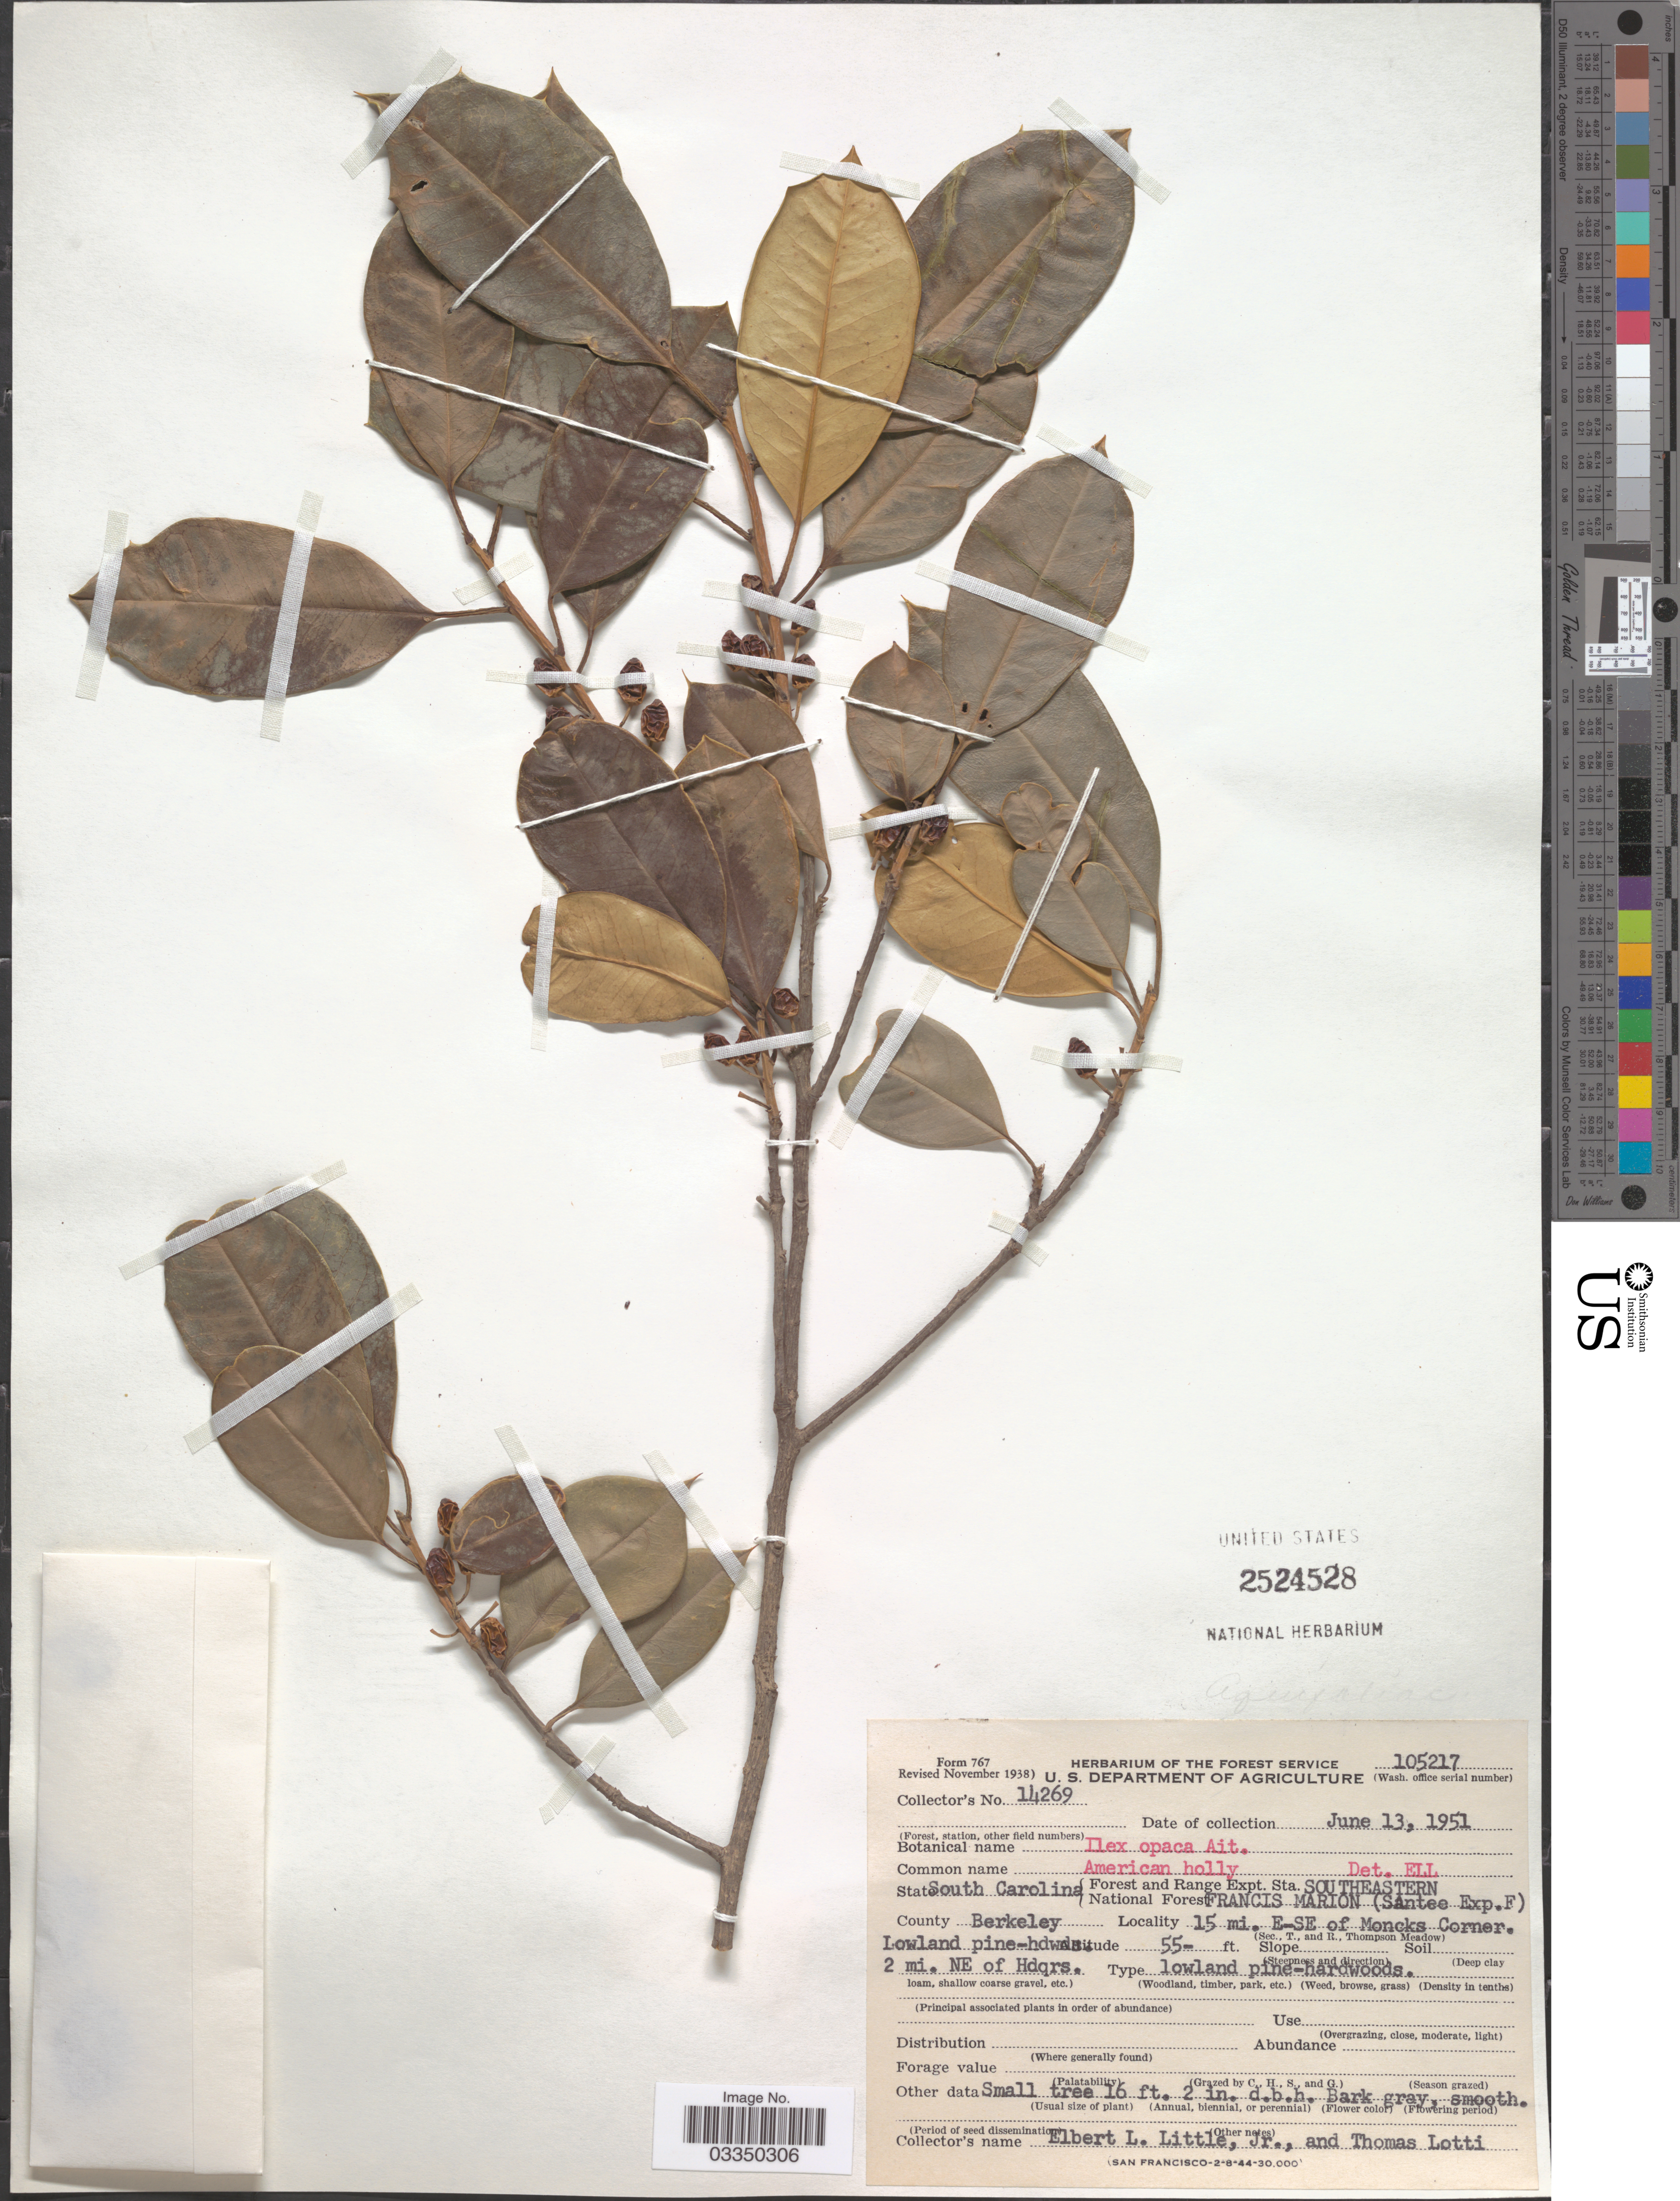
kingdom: Plantae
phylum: Tracheophyta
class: Magnoliopsida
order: Aquifoliales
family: Aquifoliaceae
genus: Ilex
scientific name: Ilex opaca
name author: Aiton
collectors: E. L. Little & T. Lotti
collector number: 14269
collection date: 1951-06-13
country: United States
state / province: South Carolina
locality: {Forest and Range Expt. Sta. Southeastern (Francis Marion (Santee Exp. F) National Forest. County Berkeley. 15 mi. E-SE of Moncks Corner. 2 mi. NE of Hdqrs.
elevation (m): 17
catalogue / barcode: US 2524528